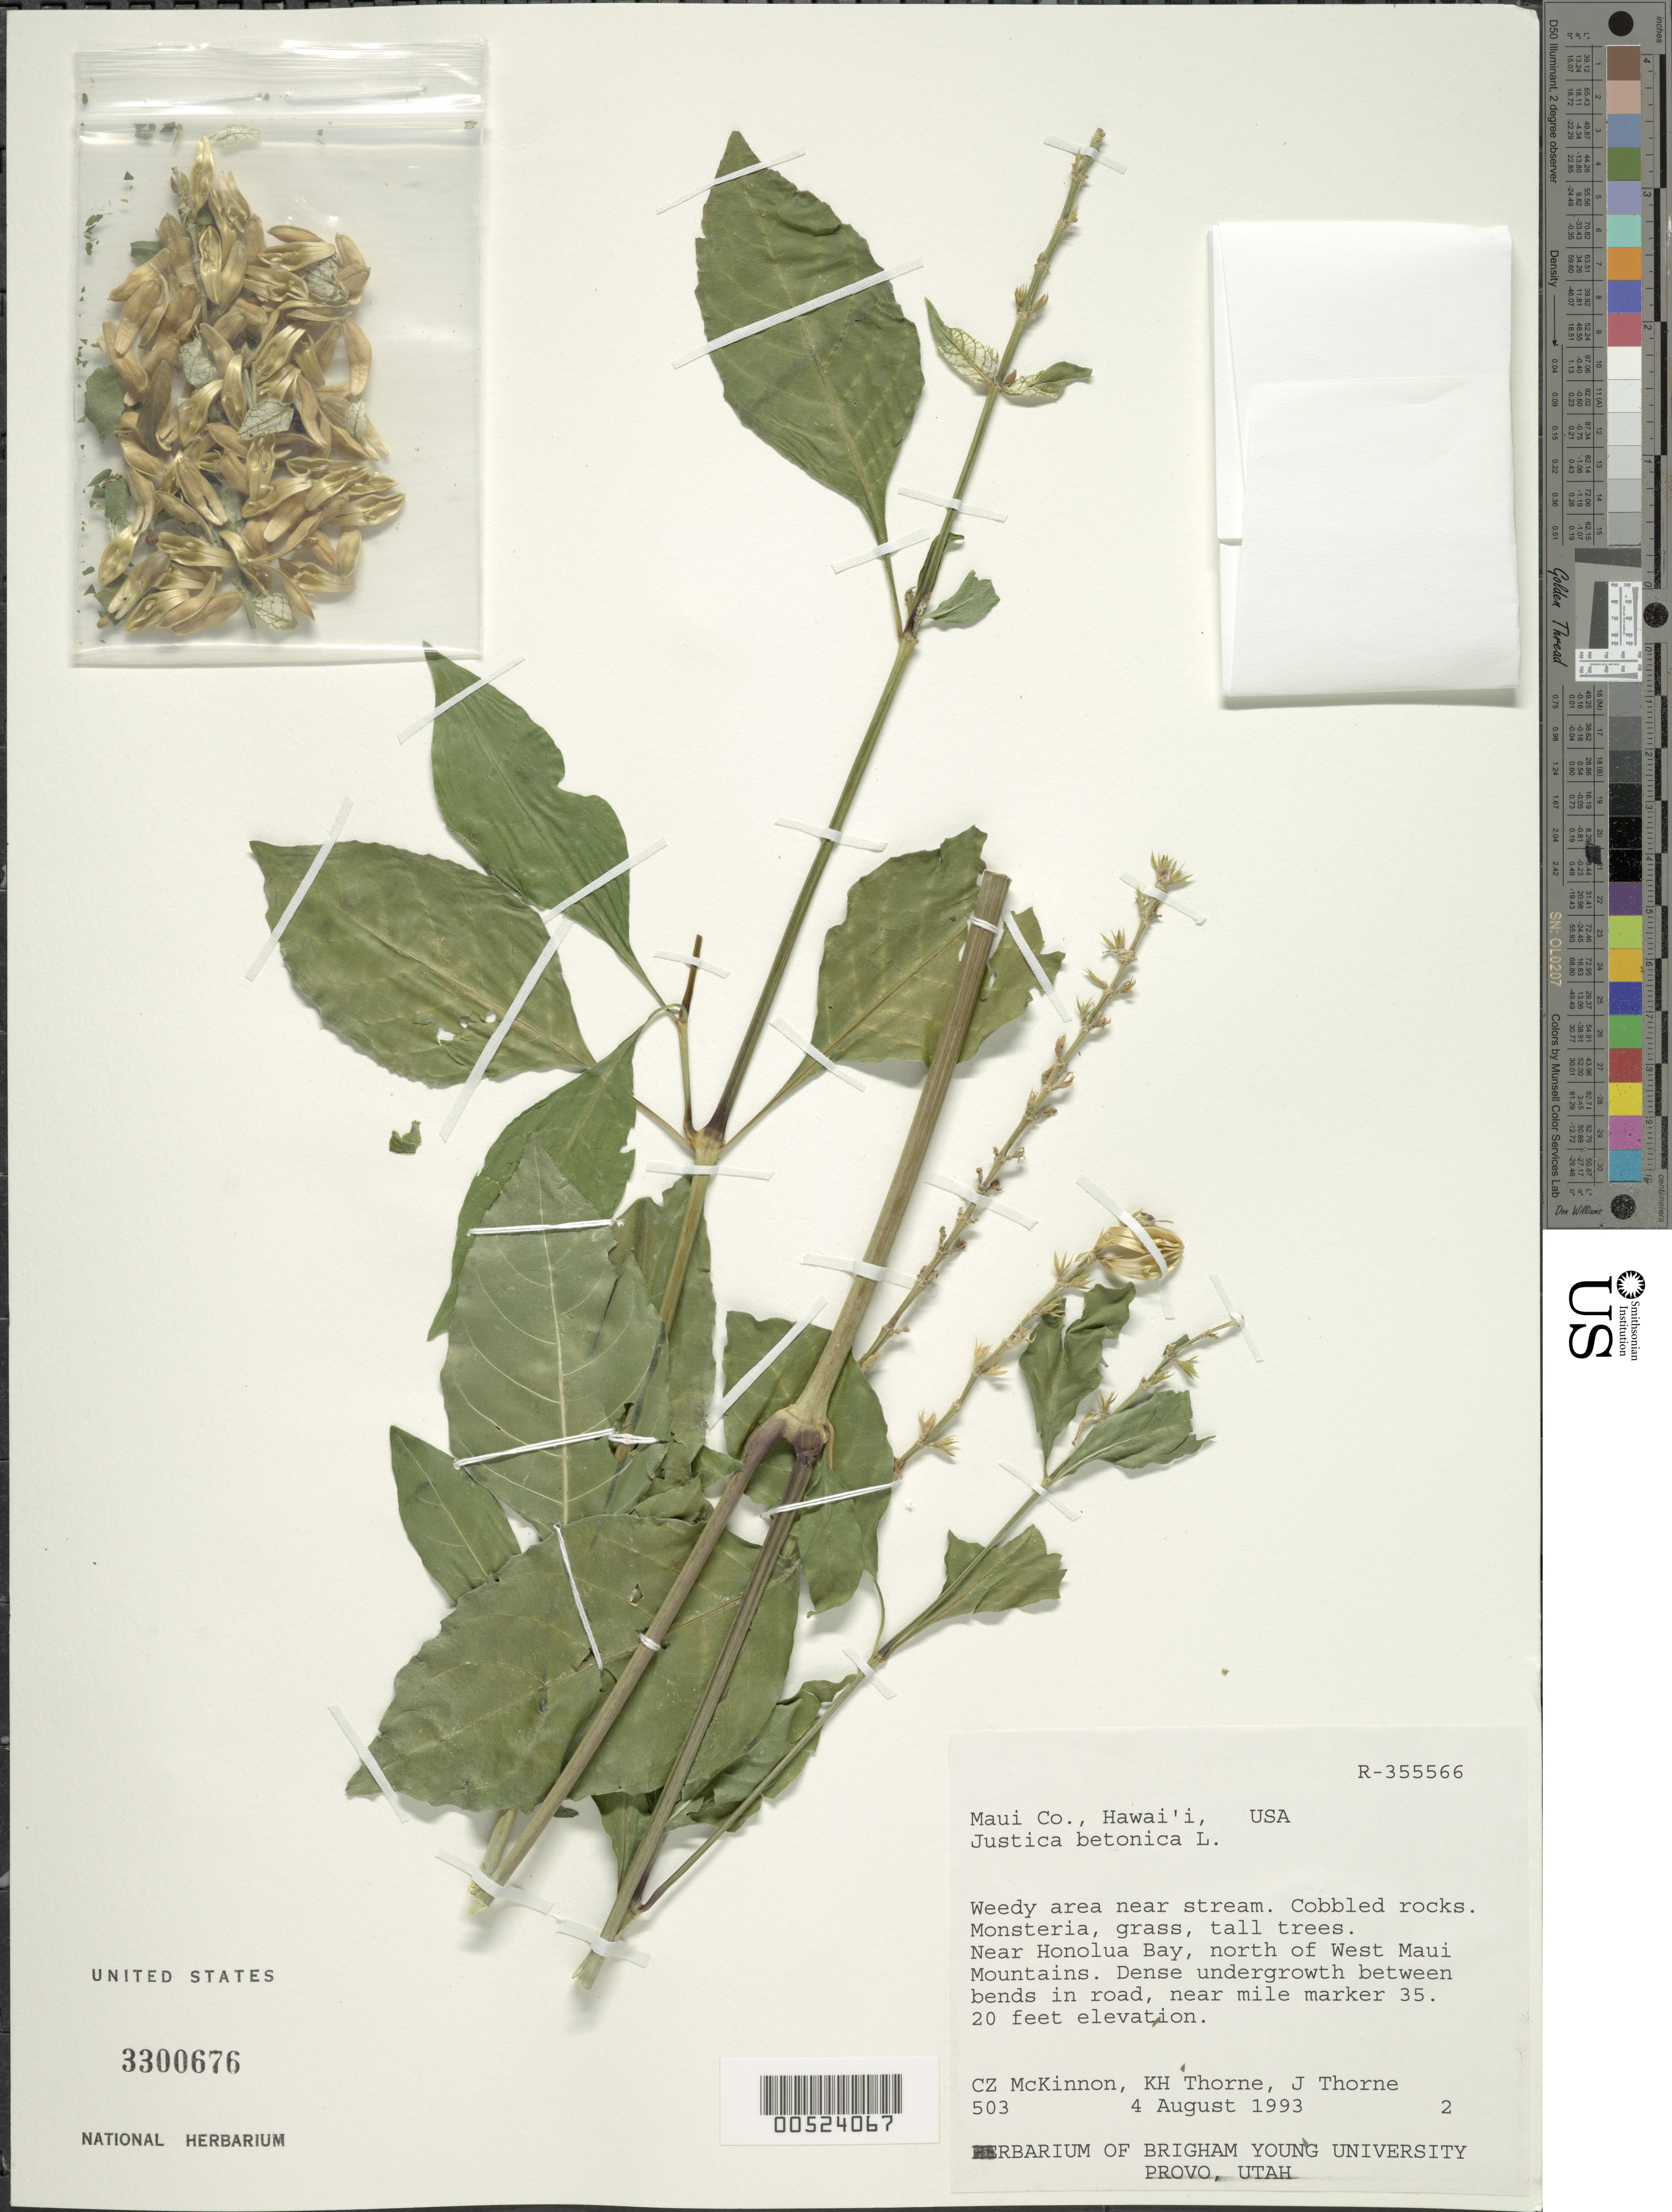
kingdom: Plantae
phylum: Tracheophyta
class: Magnoliopsida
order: Lamiales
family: Acanthaceae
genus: Justicia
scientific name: Justicia betonica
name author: L.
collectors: C. McKinnon, K. Thorne & J. Thorne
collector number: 503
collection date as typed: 4 Aug 1993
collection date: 1993-08-04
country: United States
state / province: Hawaii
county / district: Maui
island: Maui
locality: Maui County, near Honolua Bay, N of W Maui Mts, near mi marker 35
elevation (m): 6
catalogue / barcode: US 3300676